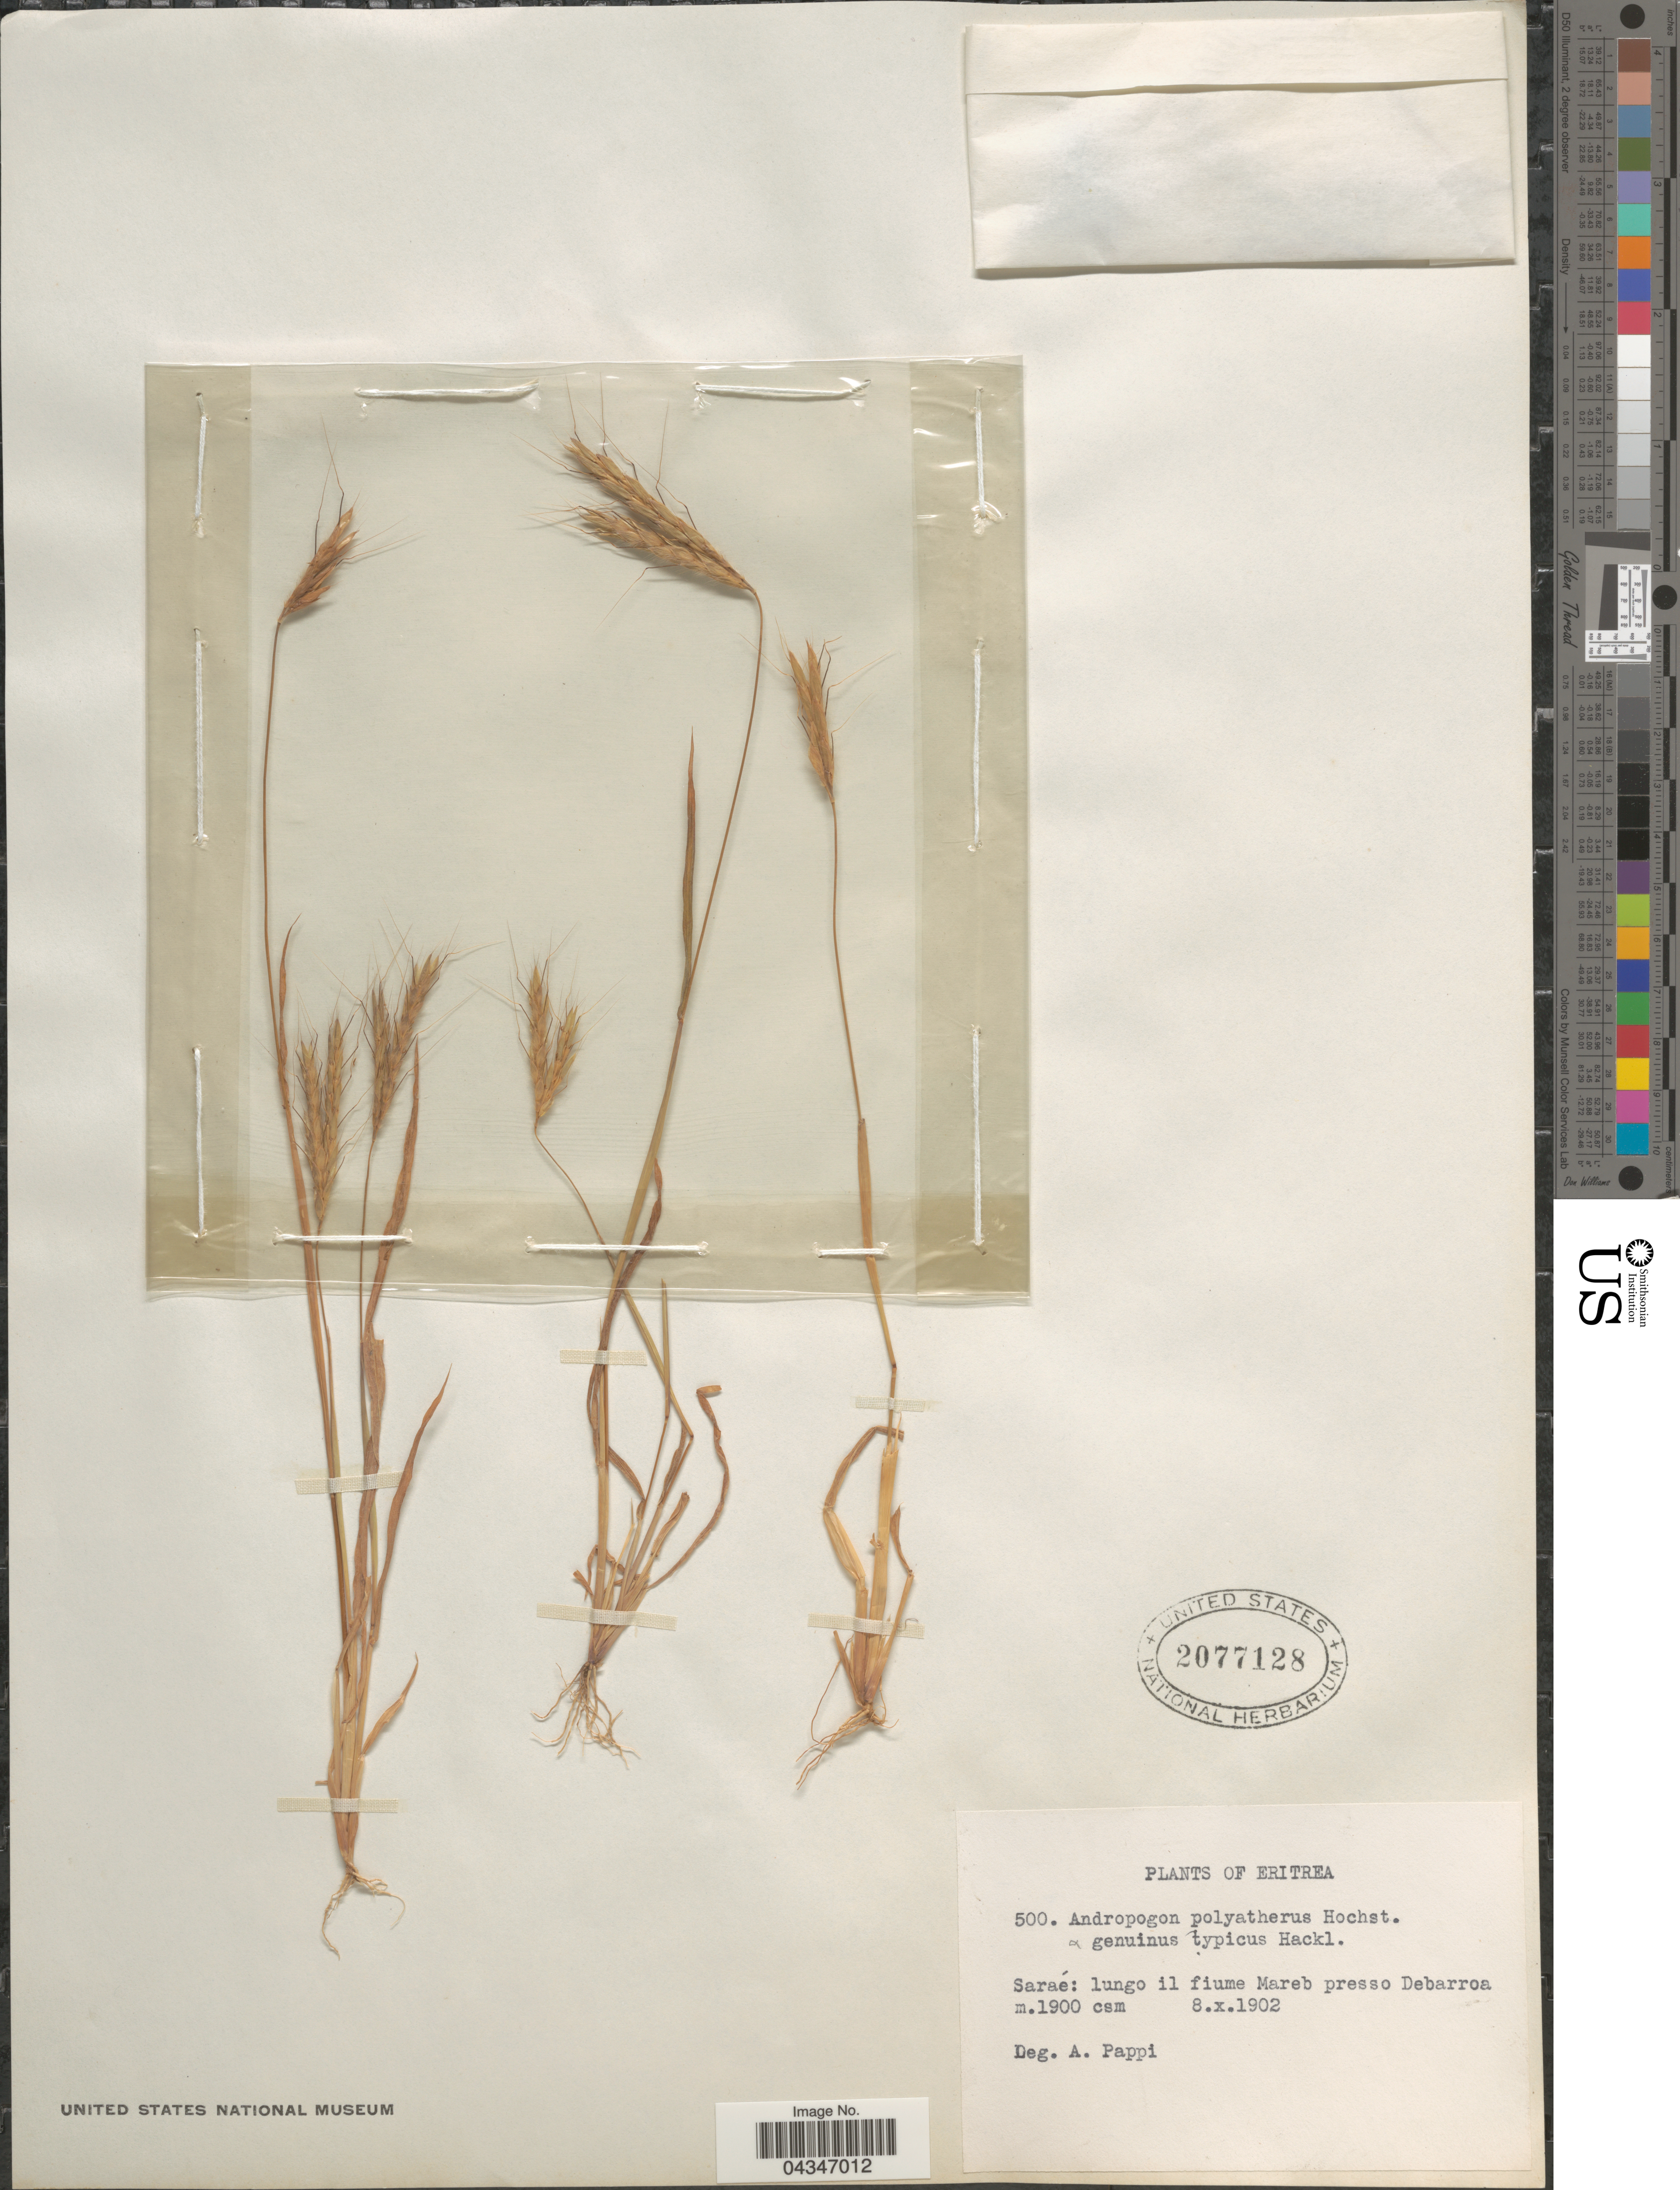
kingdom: Plantae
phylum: Tracheophyta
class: Liliopsida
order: Poales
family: Poaceae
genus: Andropogon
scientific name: Andropogon abyssinicus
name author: Fresen.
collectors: A. Pappi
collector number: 500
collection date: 1902-10-08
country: Eritrea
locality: Saraé: lungo il fiume Mareb presso Debarroa.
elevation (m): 1900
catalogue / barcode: US 2077128